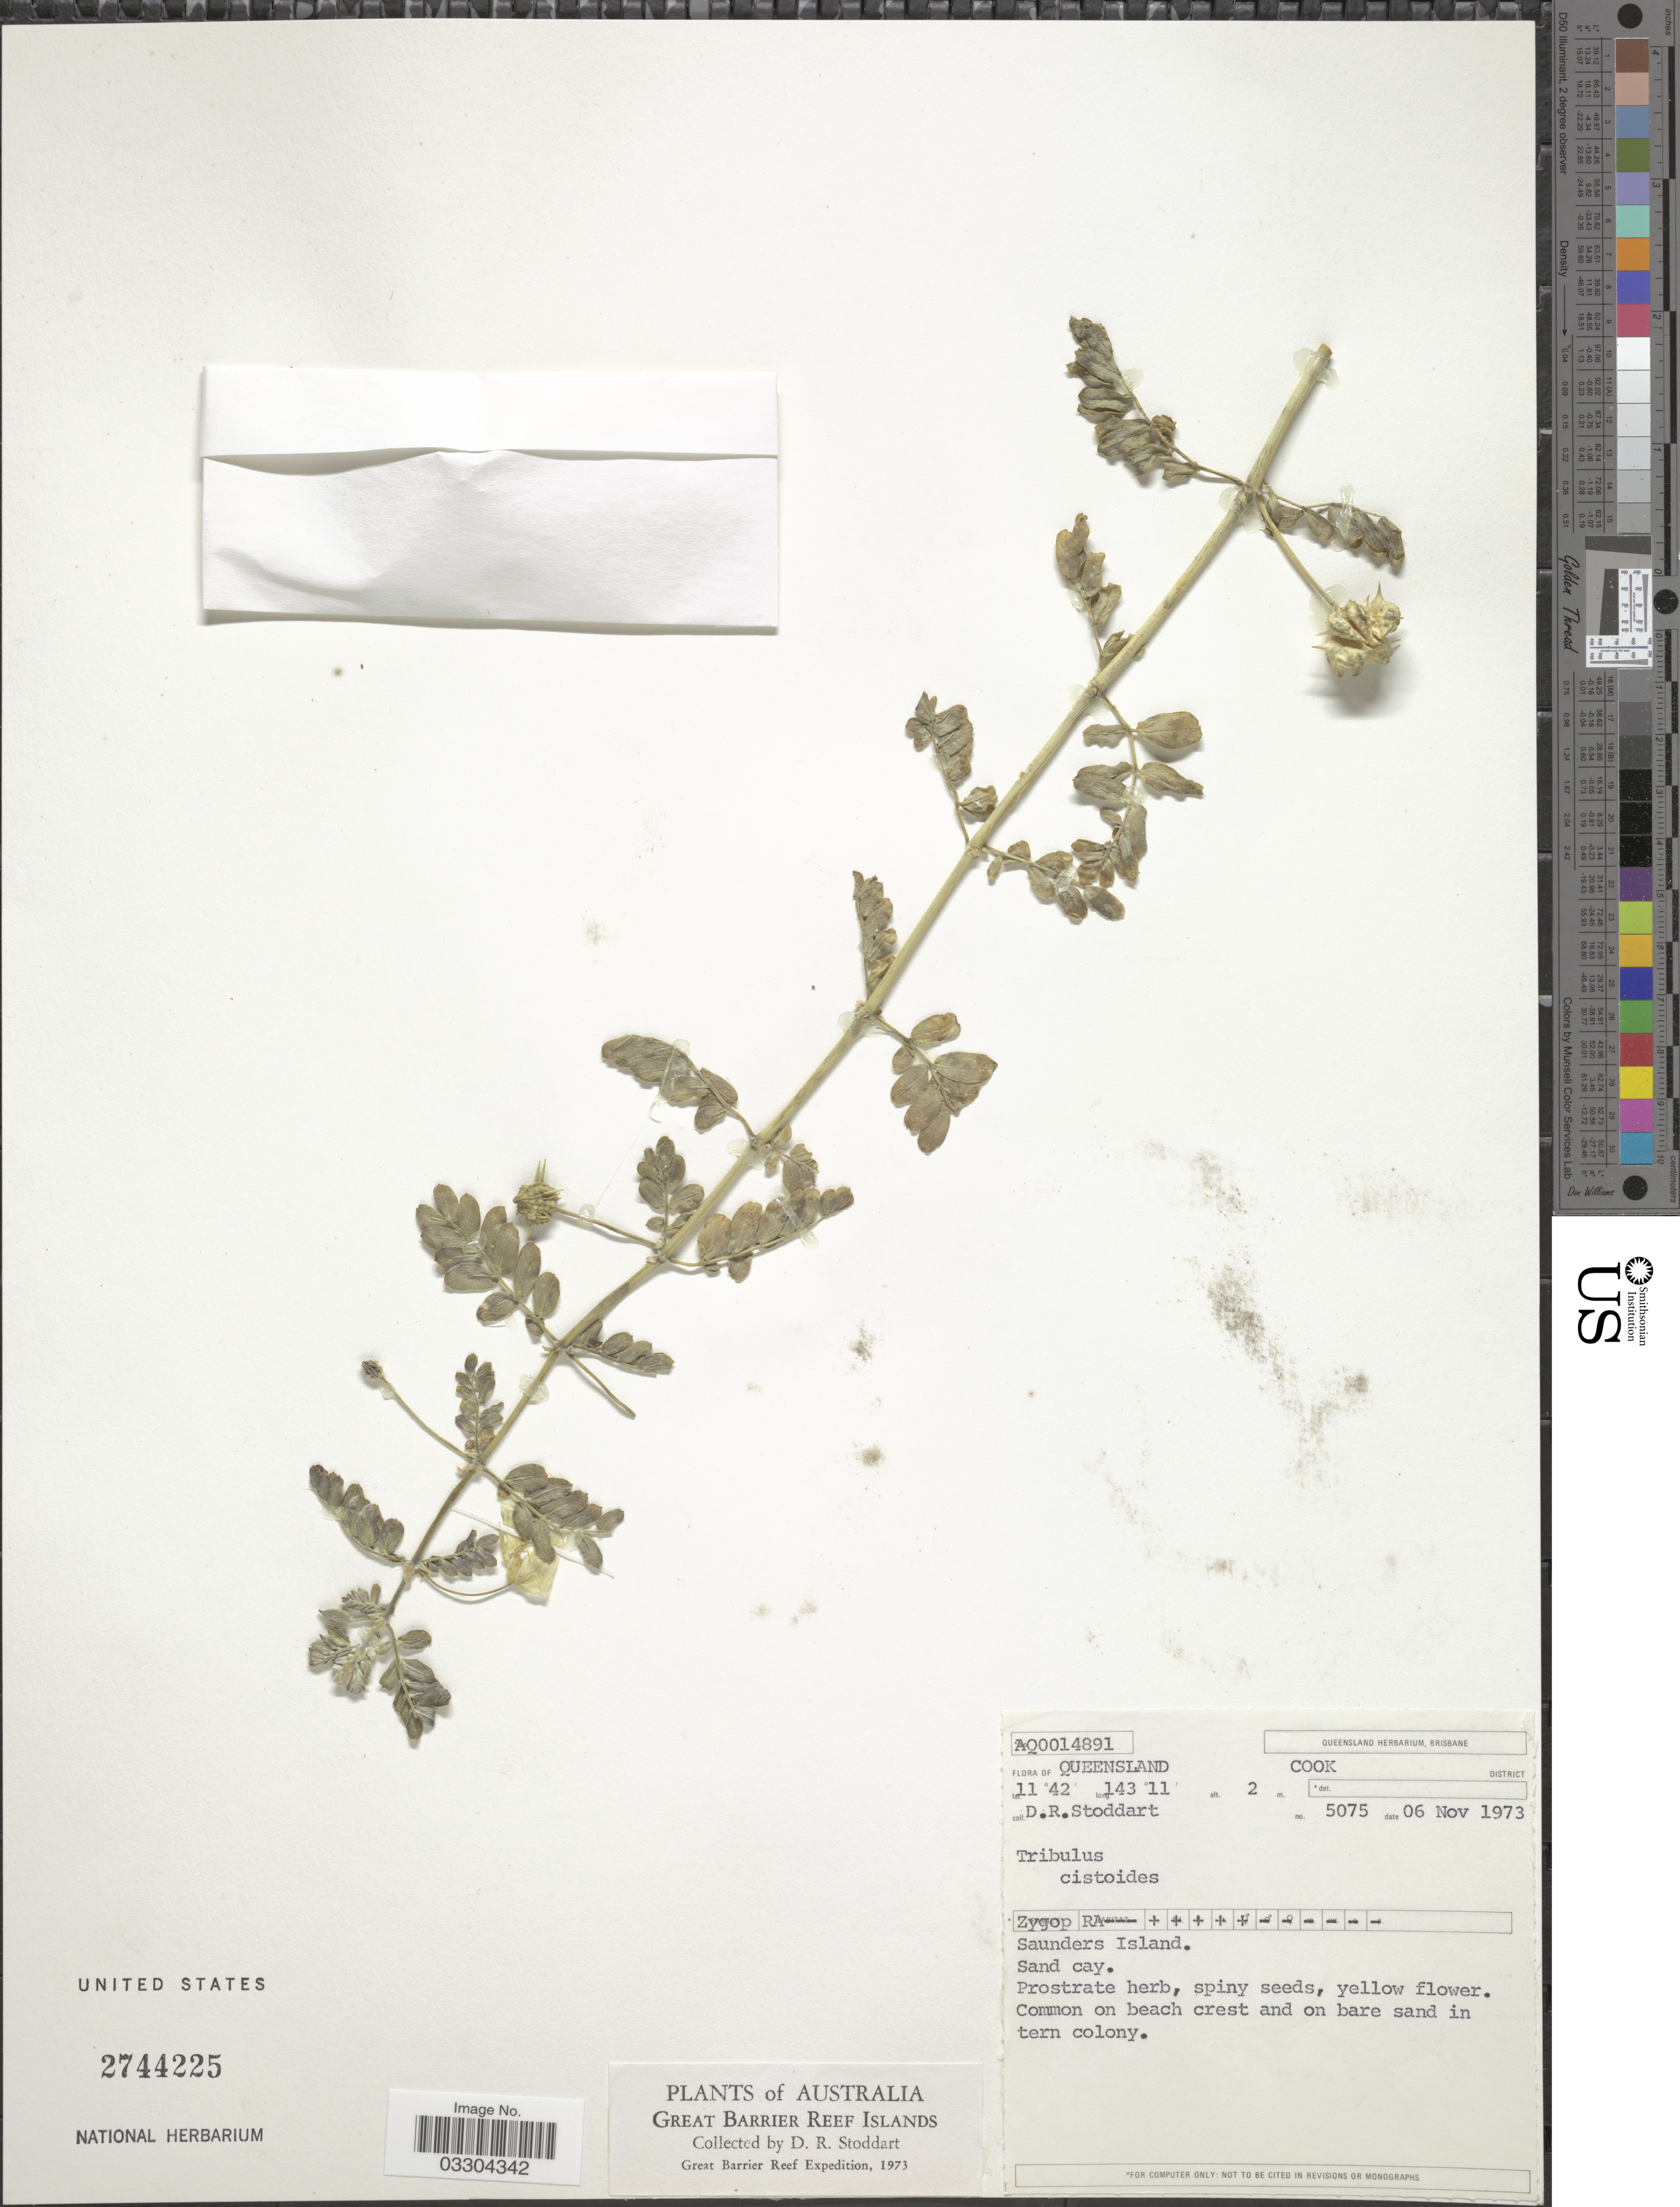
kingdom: Plantae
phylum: Tracheophyta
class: Magnoliopsida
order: Zygophyllales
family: Zygophyllaceae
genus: Tribulus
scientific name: Tribulus cistoides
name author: L.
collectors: D. R. Stoddart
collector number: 5075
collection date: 1973-11-06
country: Australia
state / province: Queensland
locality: Cook District. Saunders Island.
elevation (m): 2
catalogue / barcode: US 2744225